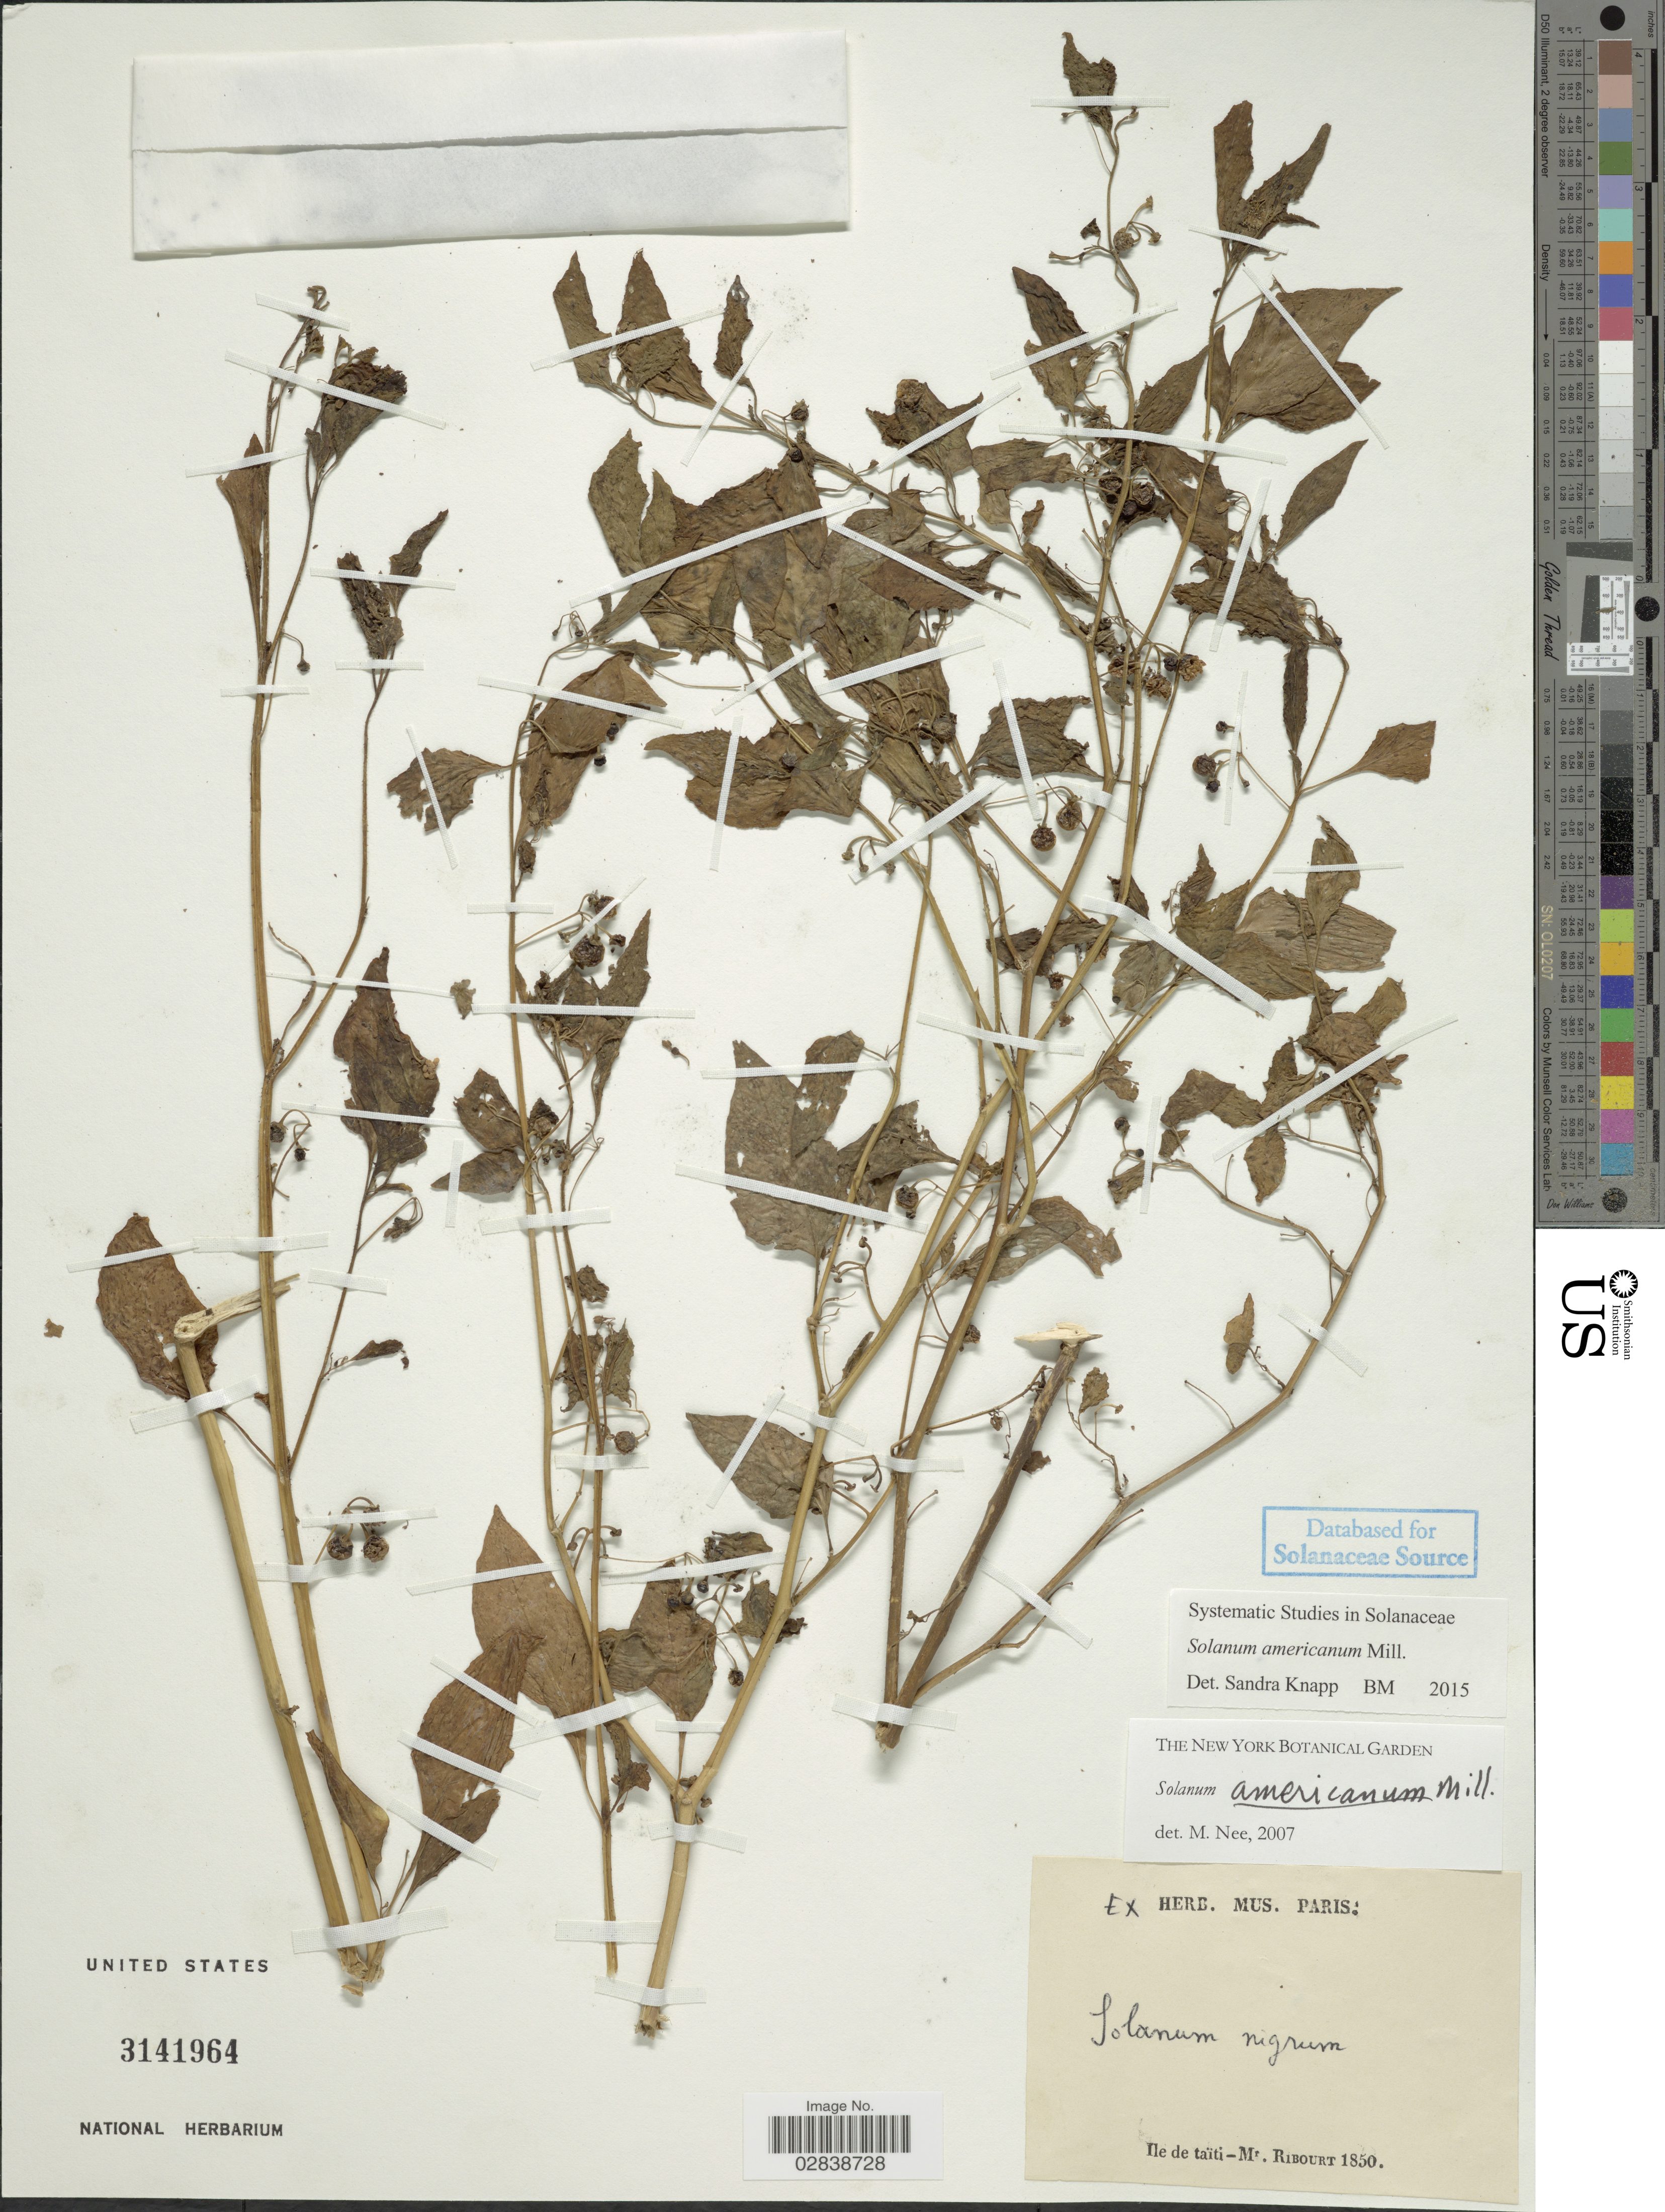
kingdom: Plantae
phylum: Tracheophyta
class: Magnoliopsida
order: Solanales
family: Solanaceae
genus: Solanum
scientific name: Solanum americanum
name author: Mill.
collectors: -. Ribourt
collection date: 1850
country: French Polynesia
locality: Ile de Tahiti.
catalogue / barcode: US 3141964